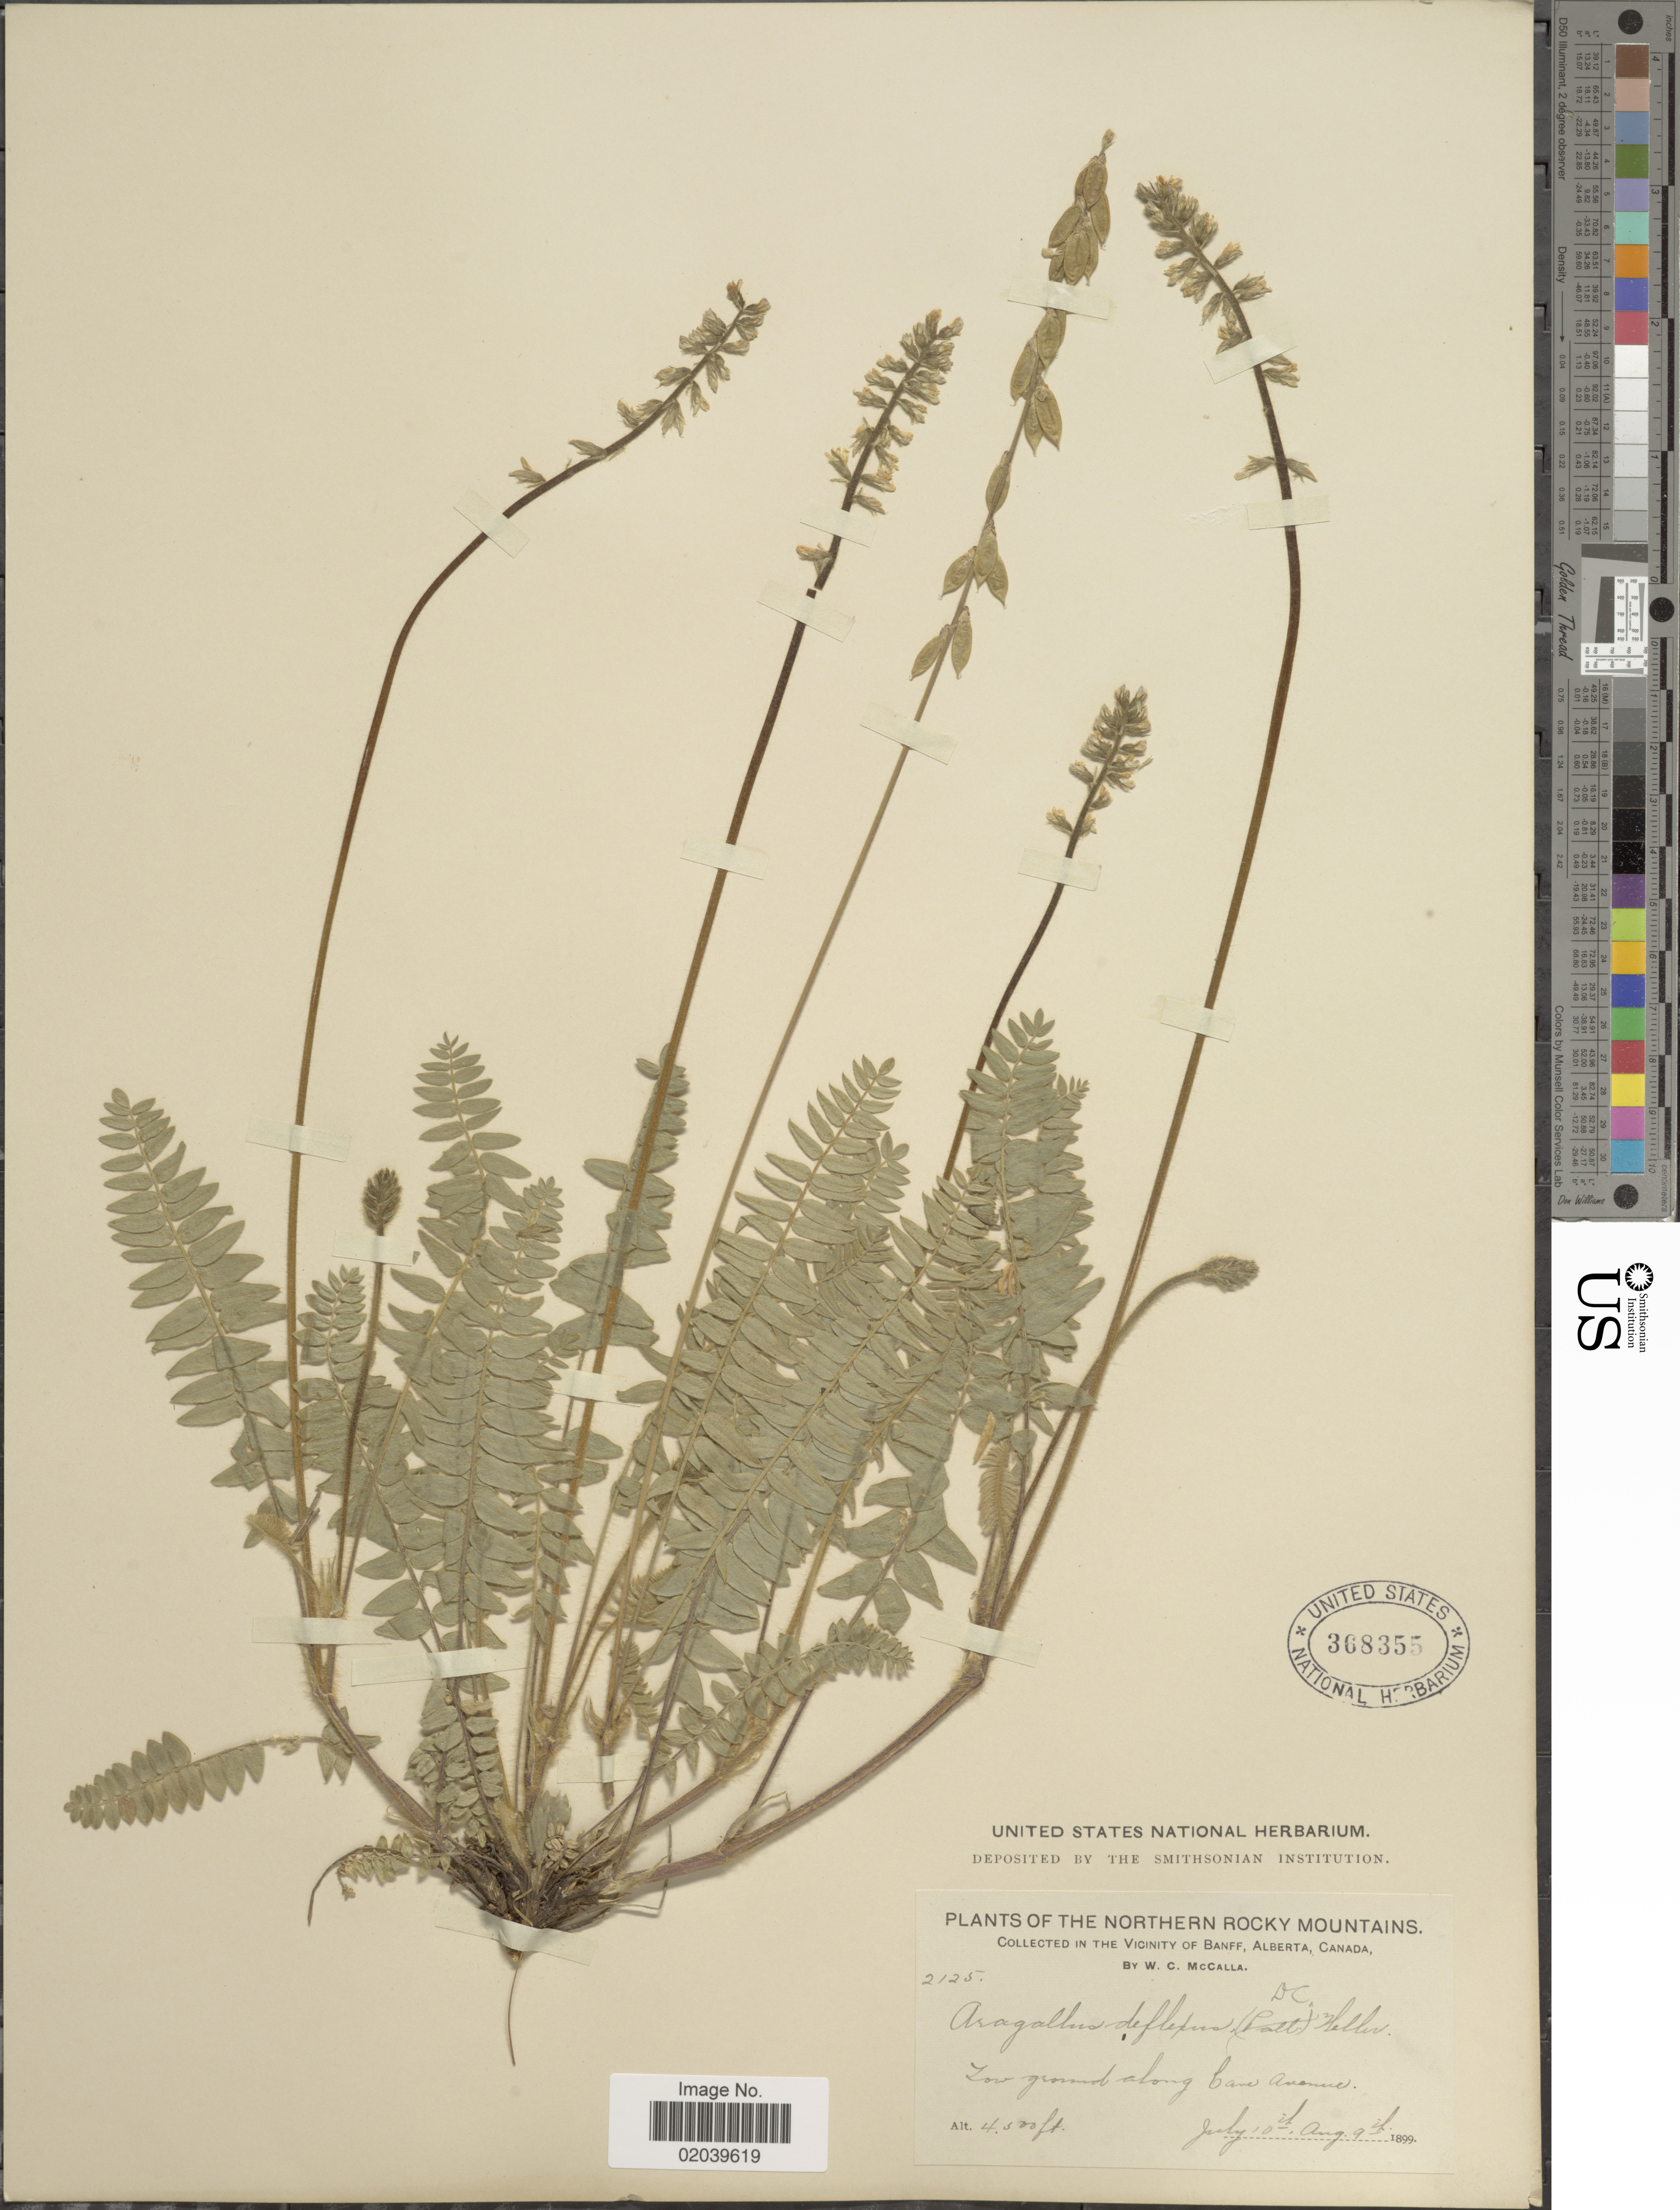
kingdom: Plantae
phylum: Tracheophyta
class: Magnoliopsida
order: Fabales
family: Fabaceae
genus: Oxytropis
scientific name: Oxytropis deflexa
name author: (Pall.) DC.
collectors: W. McCalla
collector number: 2125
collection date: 1899-07-10/1899-08-09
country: Canada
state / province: Alberta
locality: The Northern Rocky Mountains, In the Vicinity of Banff, Alberta, Canada, Low ground along Cave Avenue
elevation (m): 1372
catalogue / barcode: US 368355